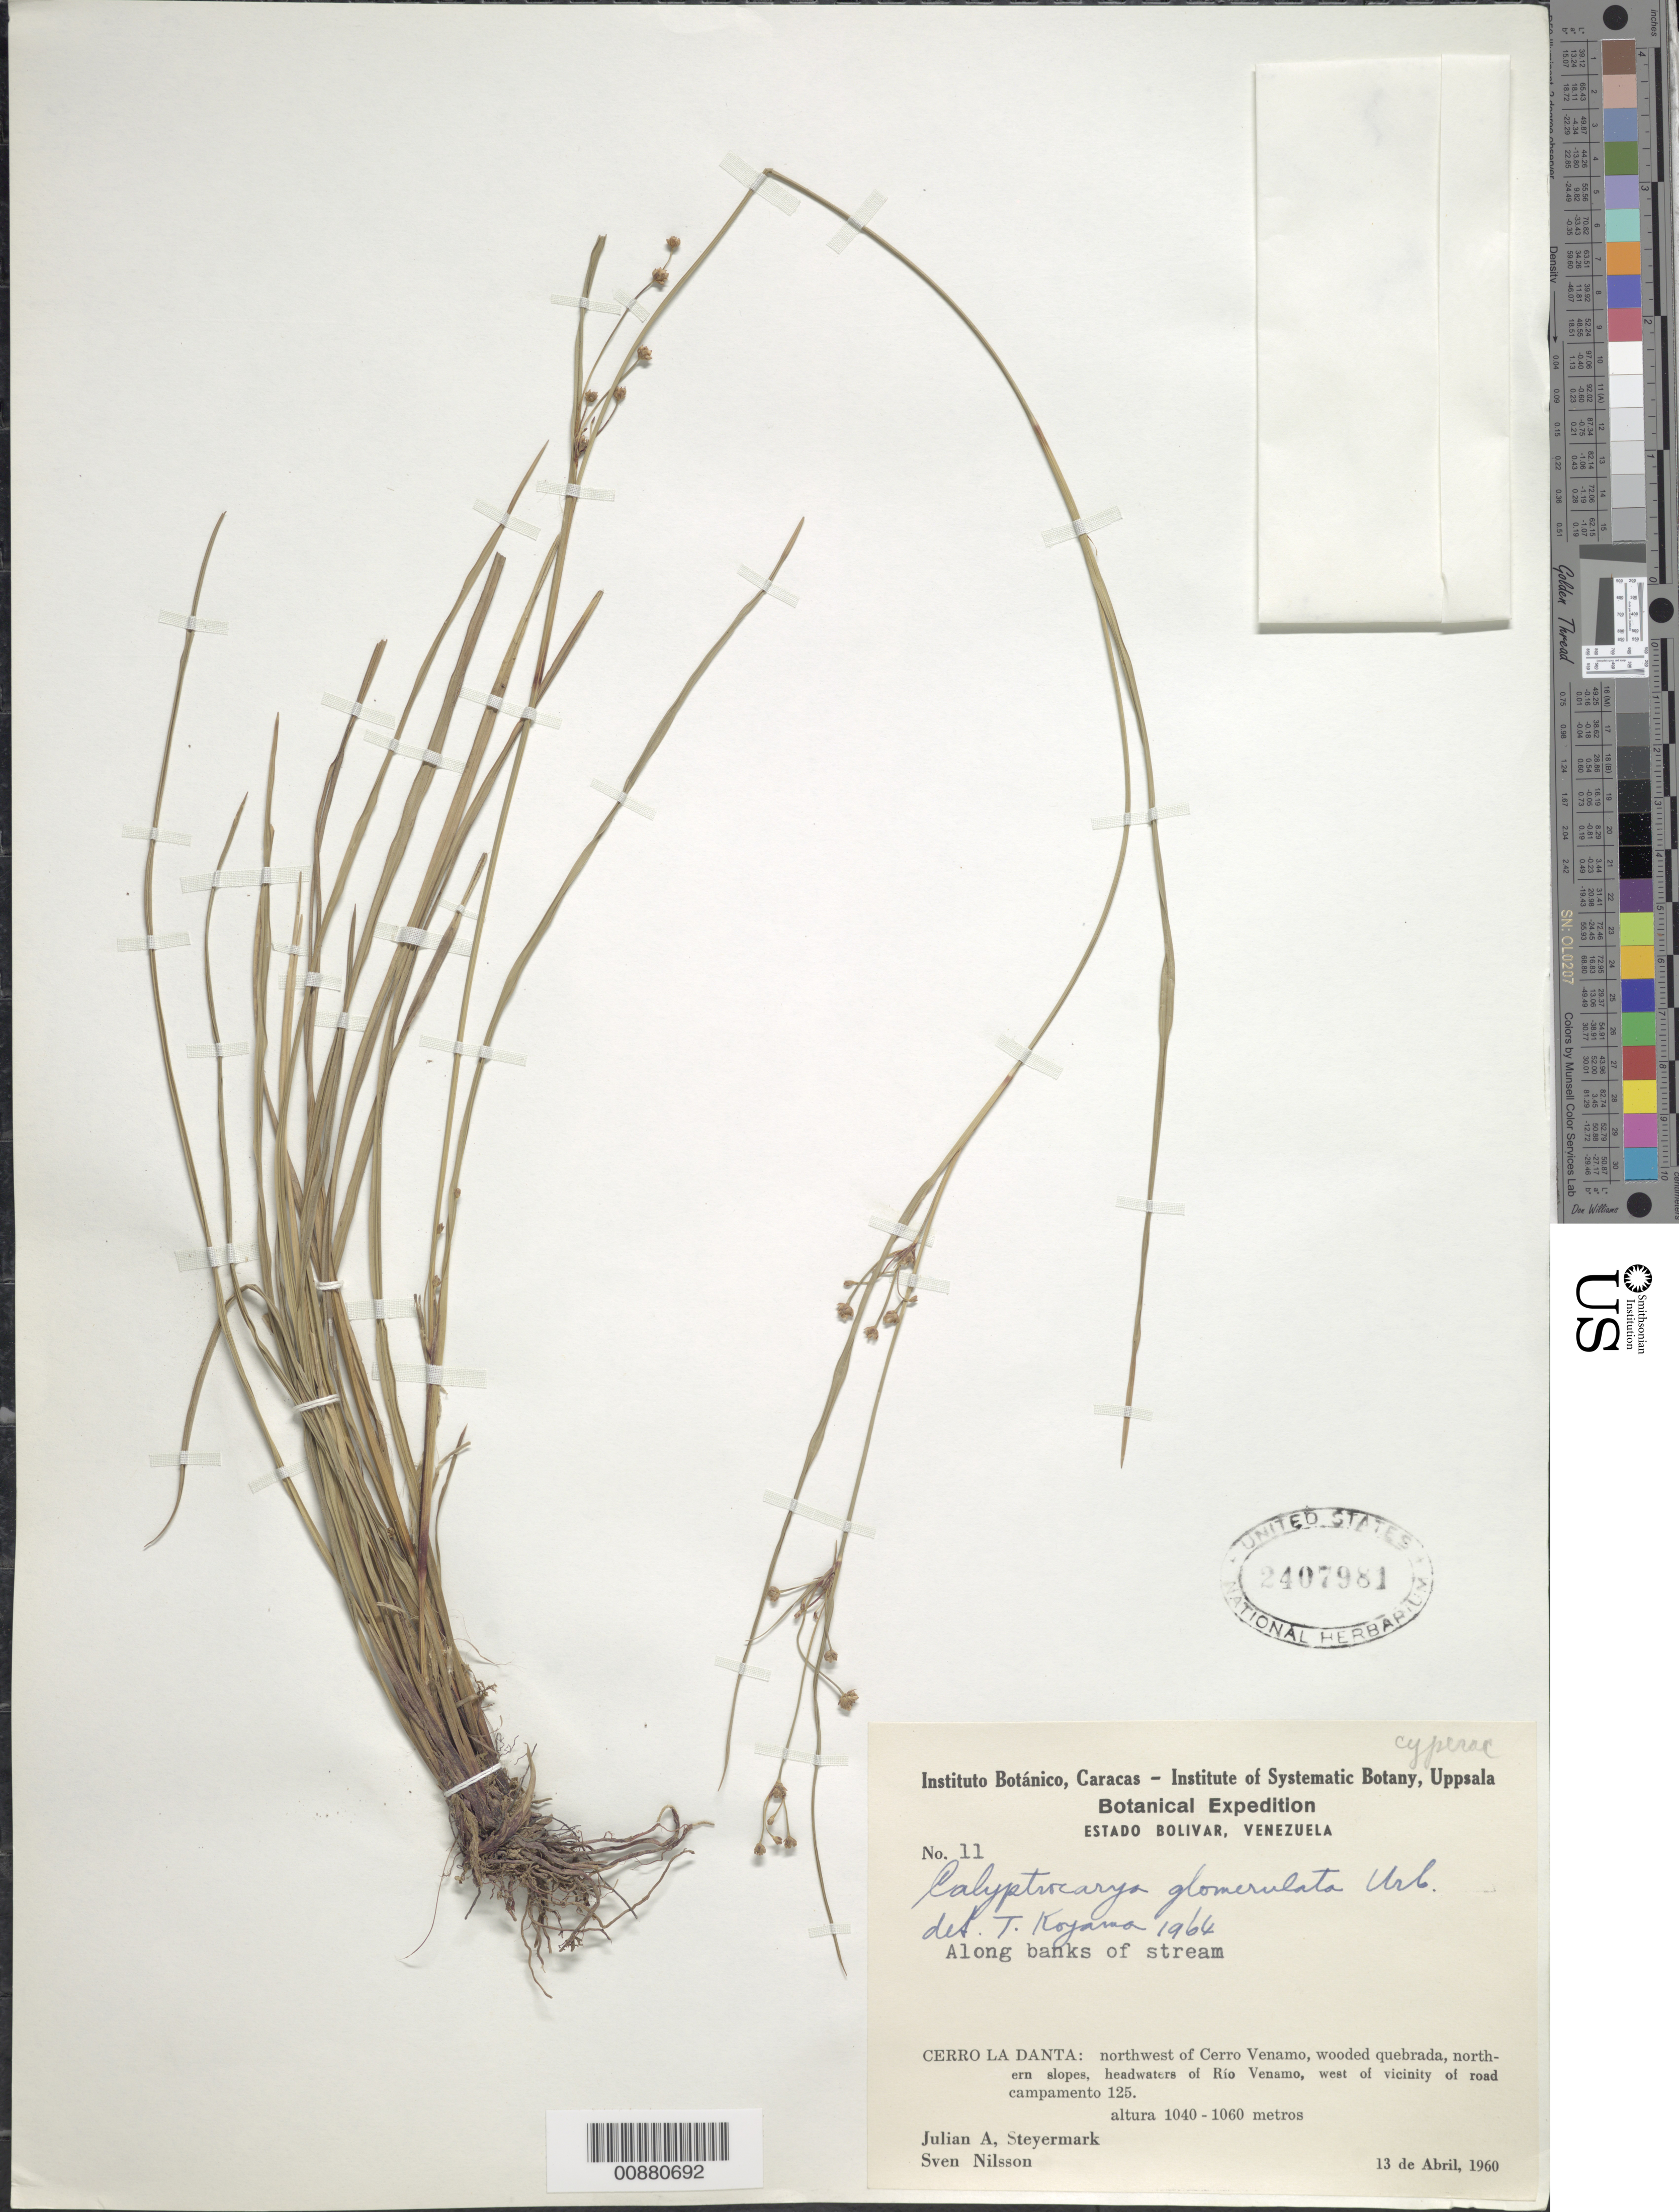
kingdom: Plantae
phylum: Tracheophyta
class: Liliopsida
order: Poales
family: Cyperaceae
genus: Calyptrocarya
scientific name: Calyptrocarya glomerulata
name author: (Brongn.) Urb.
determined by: Koyama, Tetsuo M.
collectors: J. Steyermark & S. Nilsson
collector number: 60 11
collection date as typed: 13-Apr-60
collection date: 1960-04-13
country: Venezuela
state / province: Bolívar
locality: Río Venamo headwaters, W of vic of road campamento 125, on northern slopes of Cerro La Danta, NW of cerro Venamo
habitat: Along stream banks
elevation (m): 1040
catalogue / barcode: US 2407981